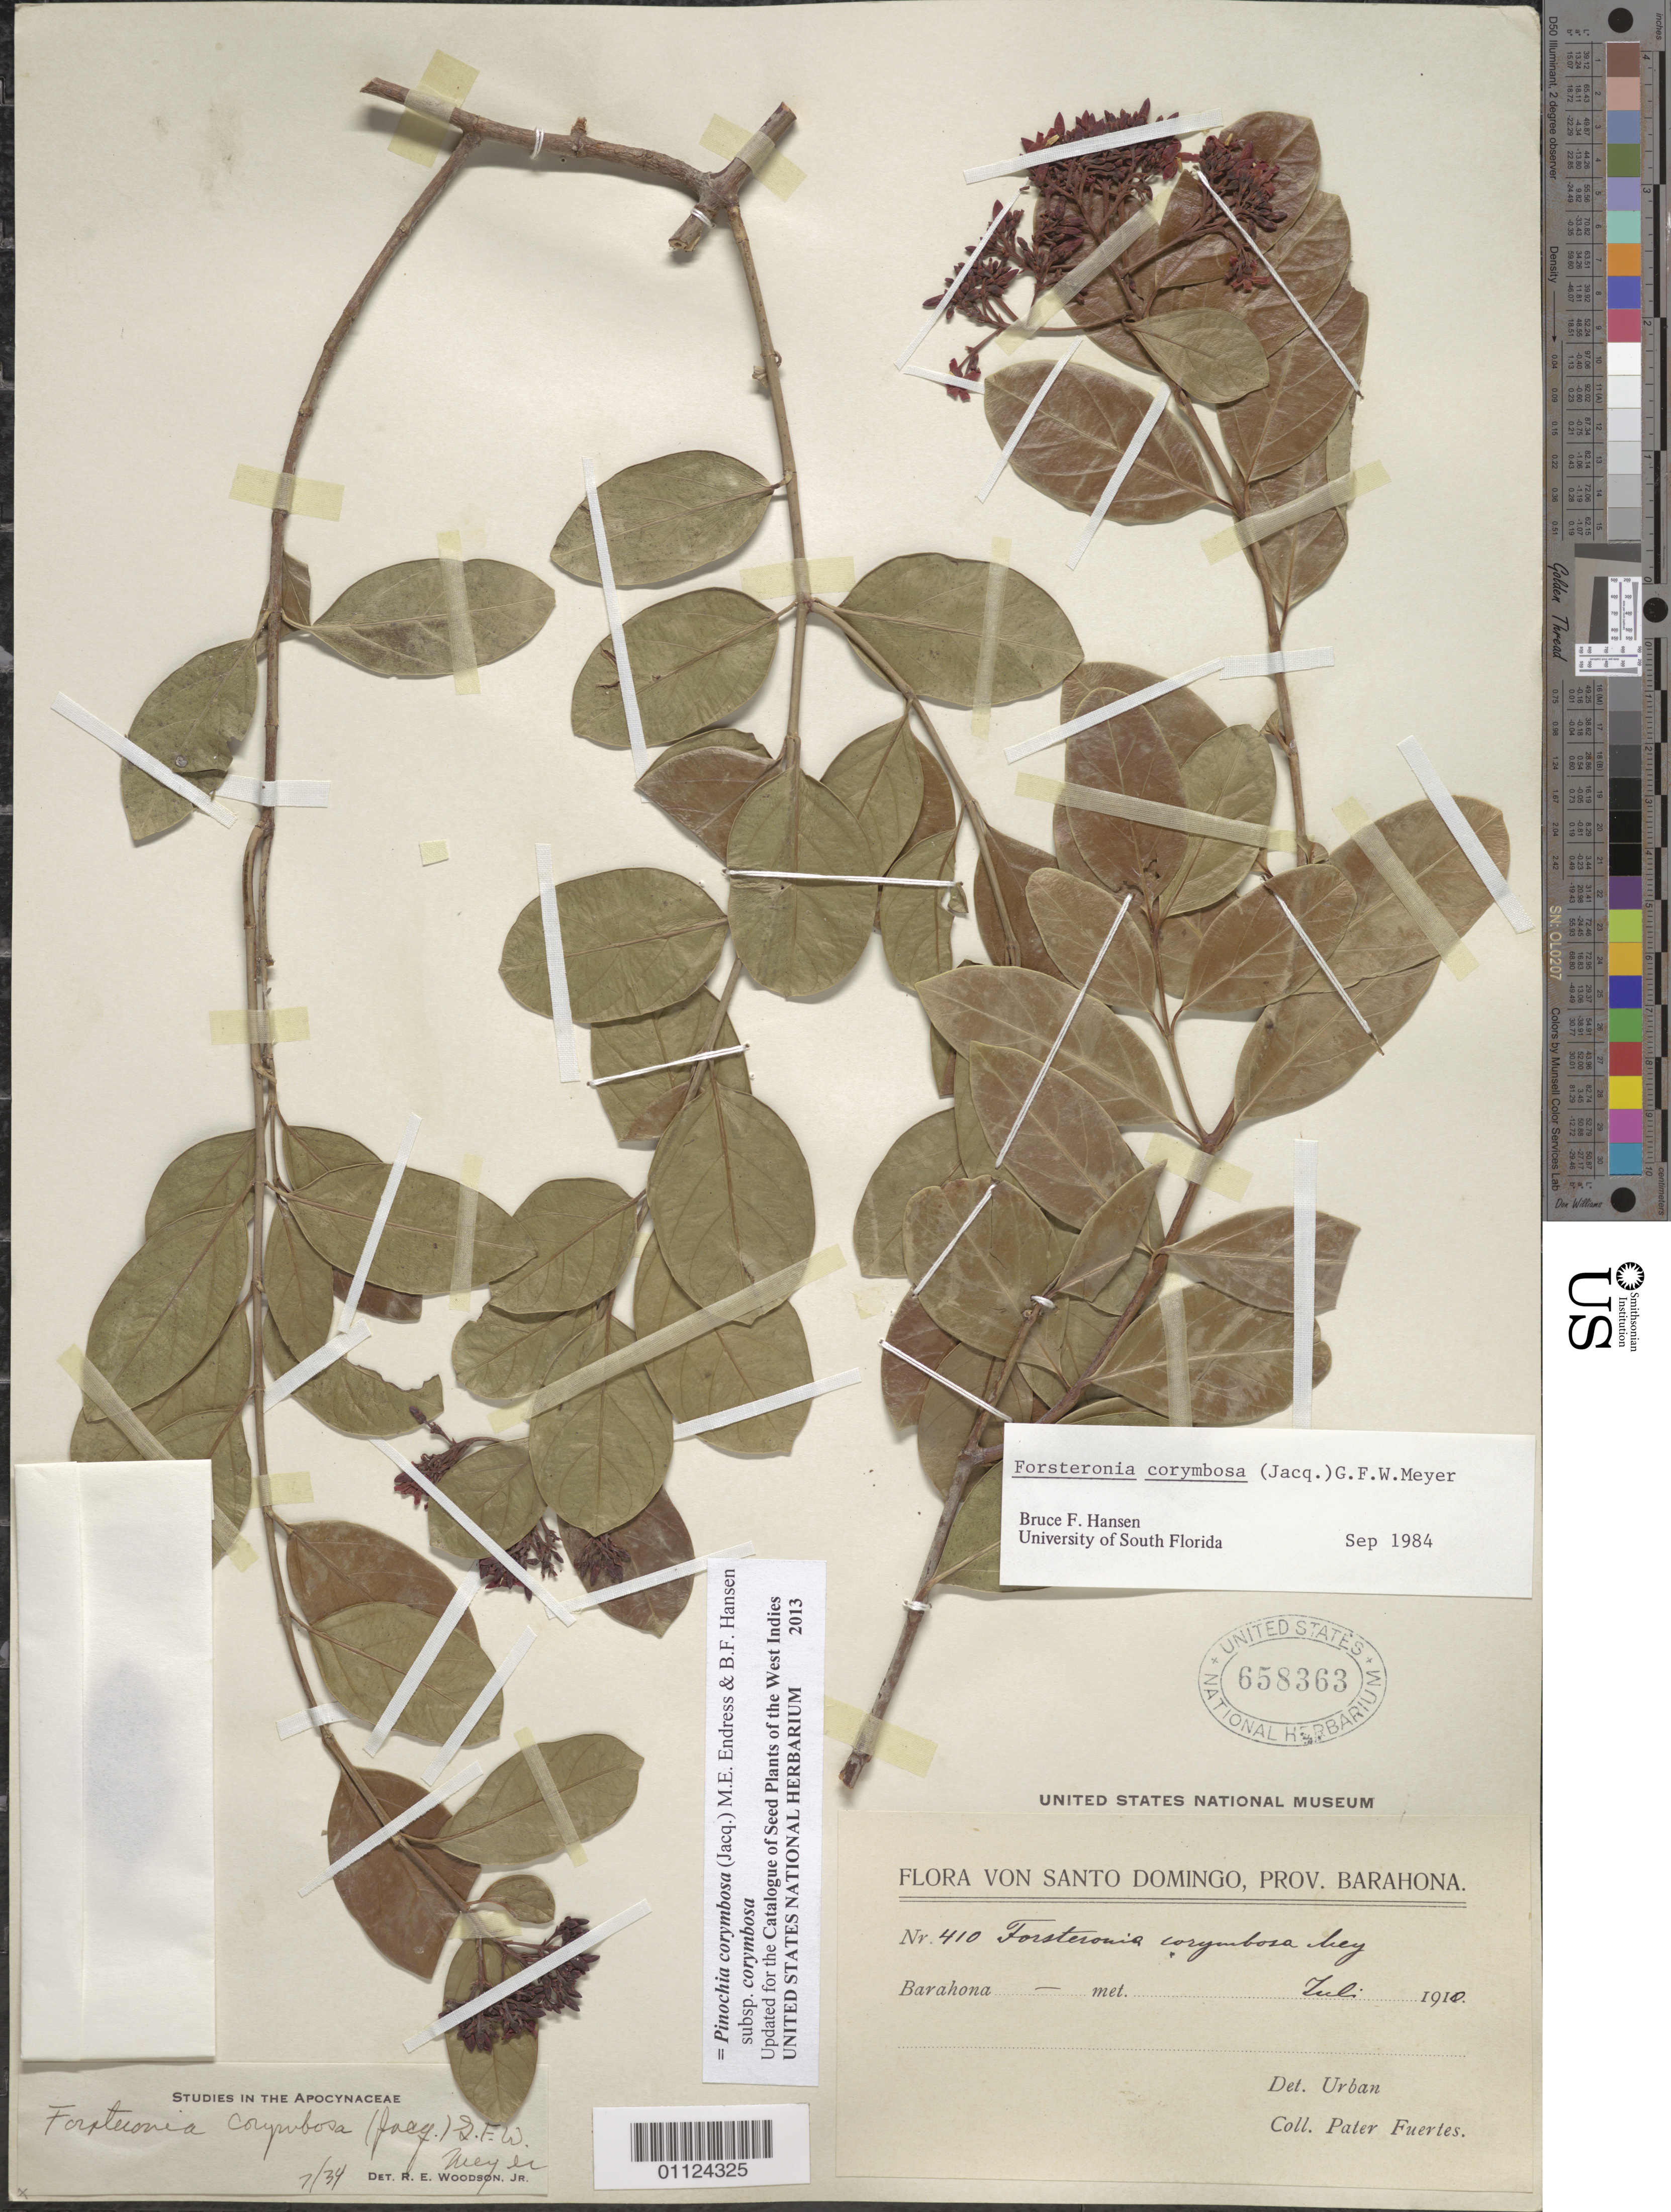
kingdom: Plantae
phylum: Tracheophyta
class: Magnoliopsida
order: Gentianales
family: Apocynaceae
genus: Pinochia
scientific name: Pinochia corymbosa subsp. corymbosa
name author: (Jacq.) M.E. Endress & B.F. Hansen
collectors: M. D. Fuertes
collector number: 410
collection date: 1910-07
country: Dominican Republic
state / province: Barahona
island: Hispaniola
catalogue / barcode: US 658363